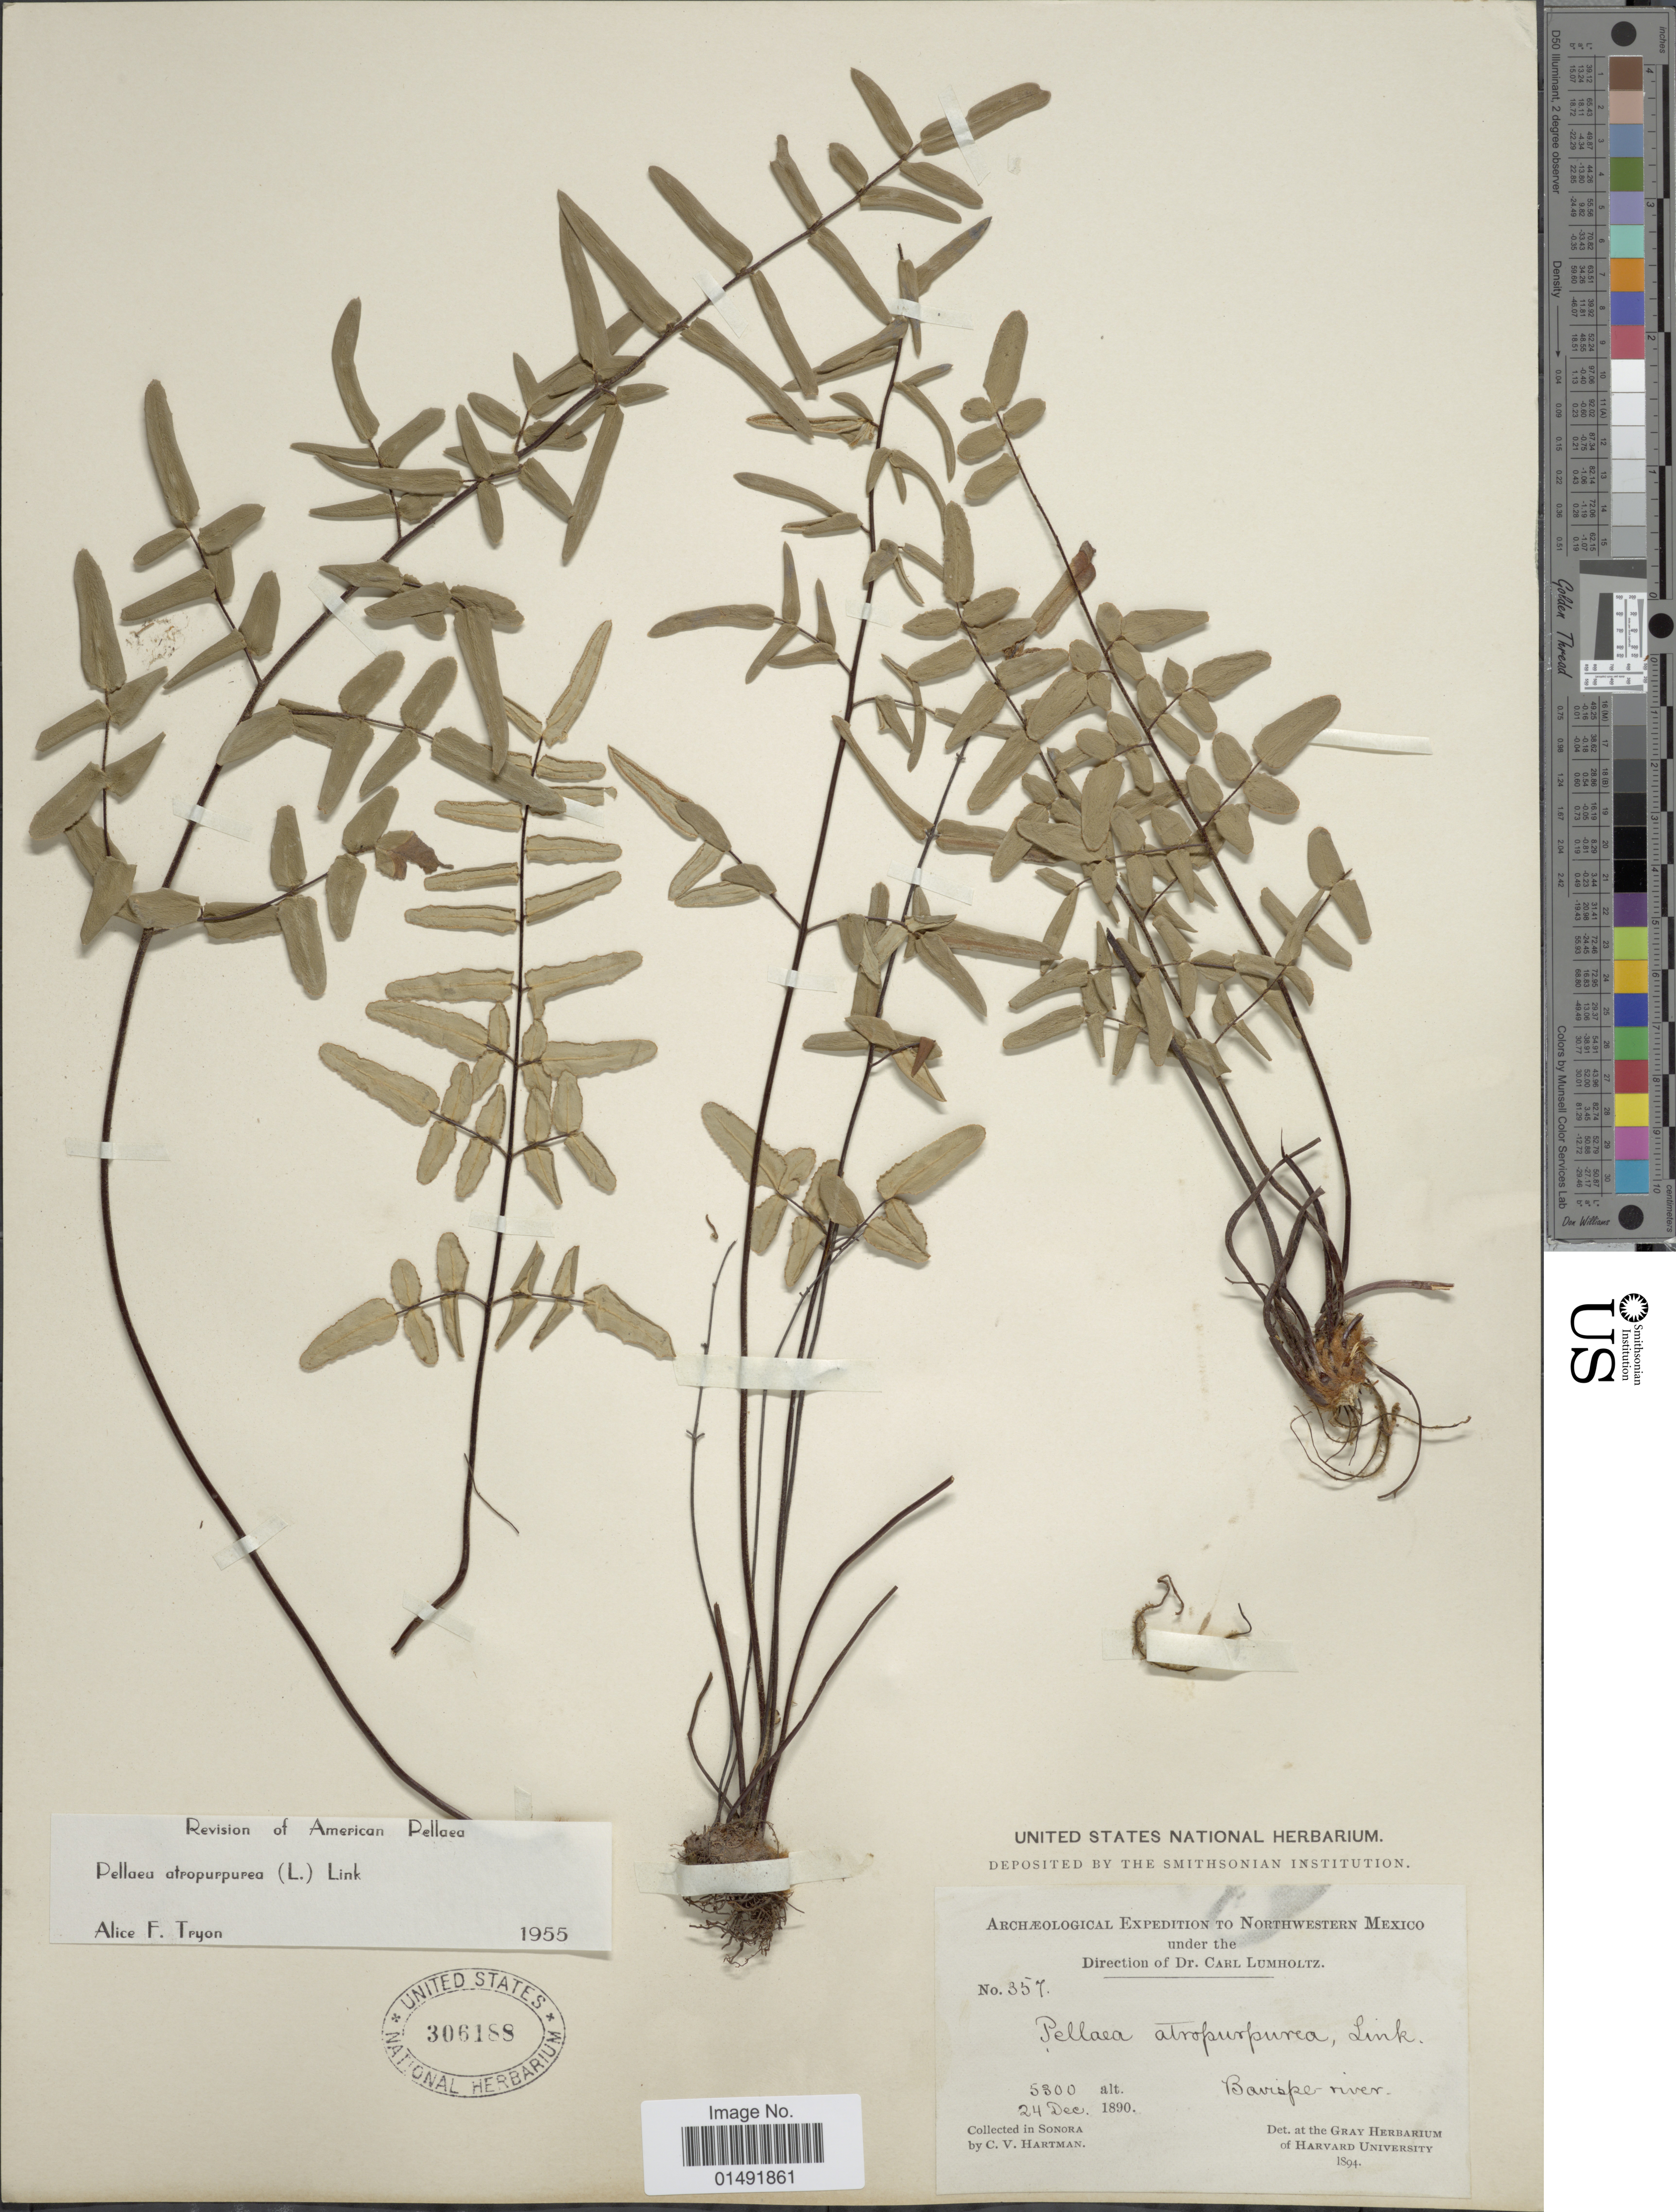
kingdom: Plantae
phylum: Tracheophyta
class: Polypodiopsida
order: Polypodiales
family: Pteridaceae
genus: Pellaea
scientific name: Pellaea atropurpurea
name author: (L.) Link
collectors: C. V. Hartman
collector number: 357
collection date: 1890-12-24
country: Mexico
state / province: Sonora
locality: Bavispe River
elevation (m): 5300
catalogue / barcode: US 306188